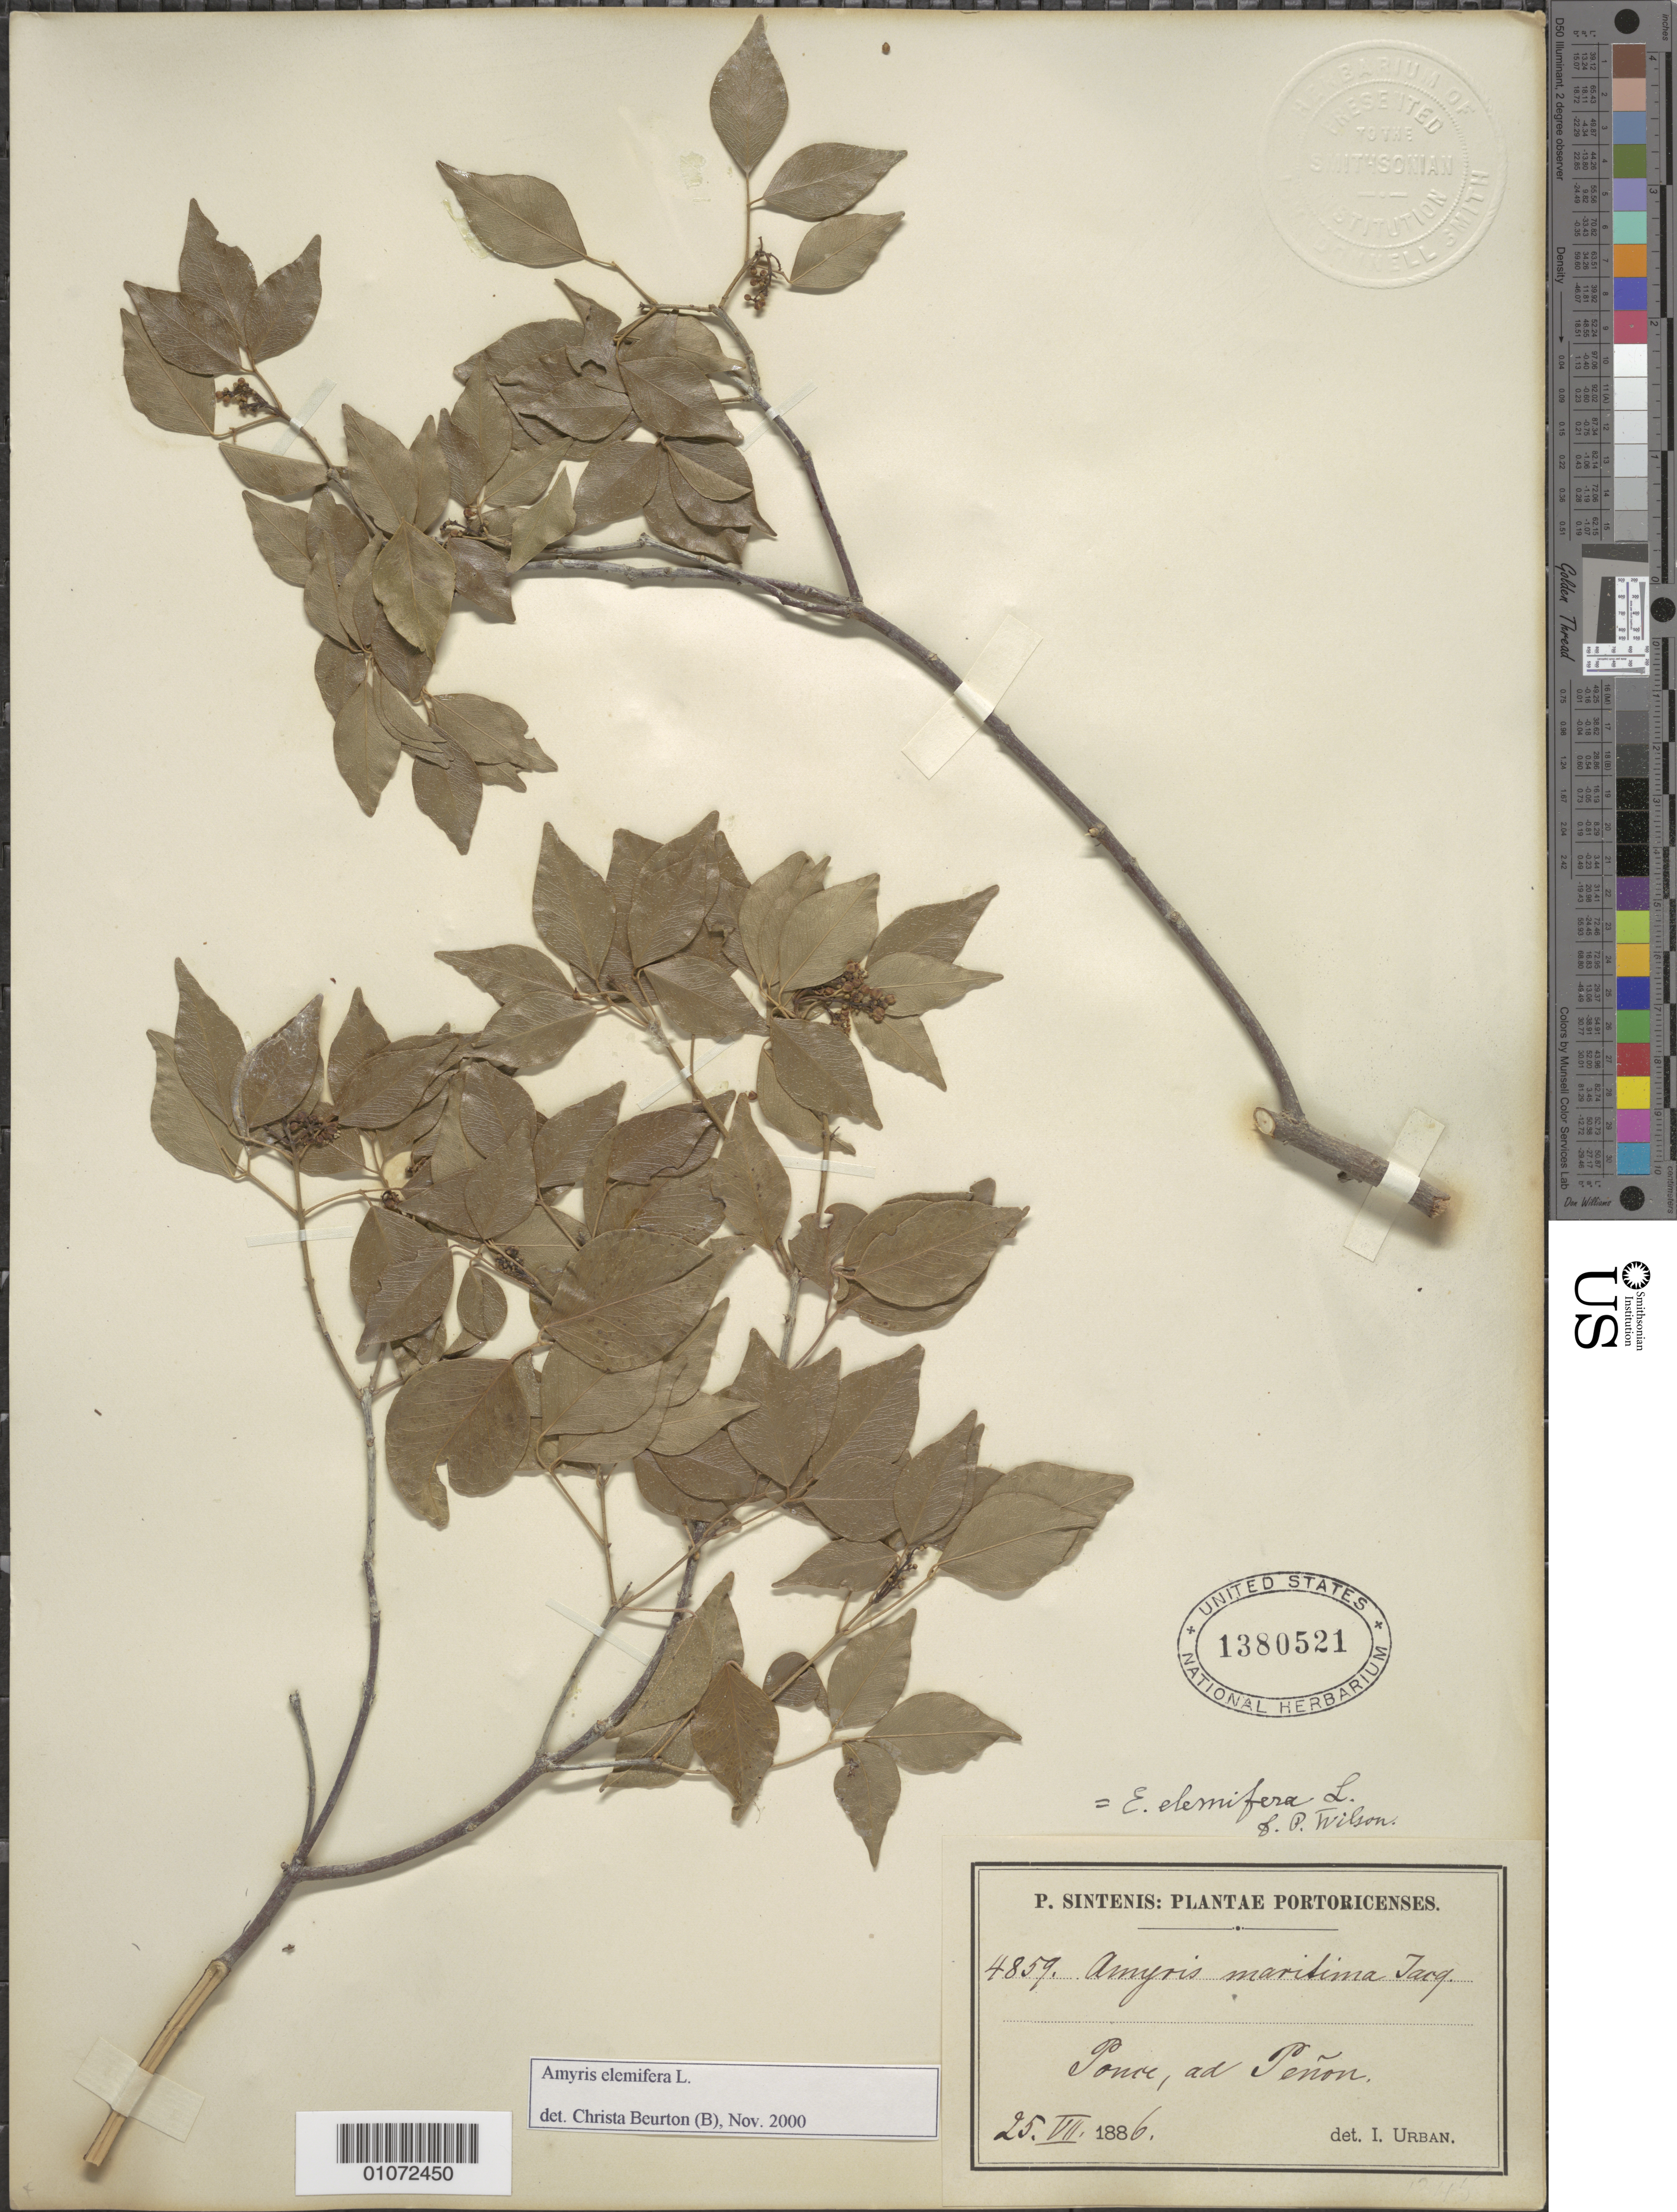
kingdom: Plantae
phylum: Tracheophyta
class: Magnoliopsida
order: Sapindales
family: Rutaceae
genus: Amyris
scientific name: Amyris elemifera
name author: L.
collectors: P. Sintenis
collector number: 4859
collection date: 1886-07-25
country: Puerto Rico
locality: Portoricenses, Ponce, ad Peñon.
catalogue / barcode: US 1380521